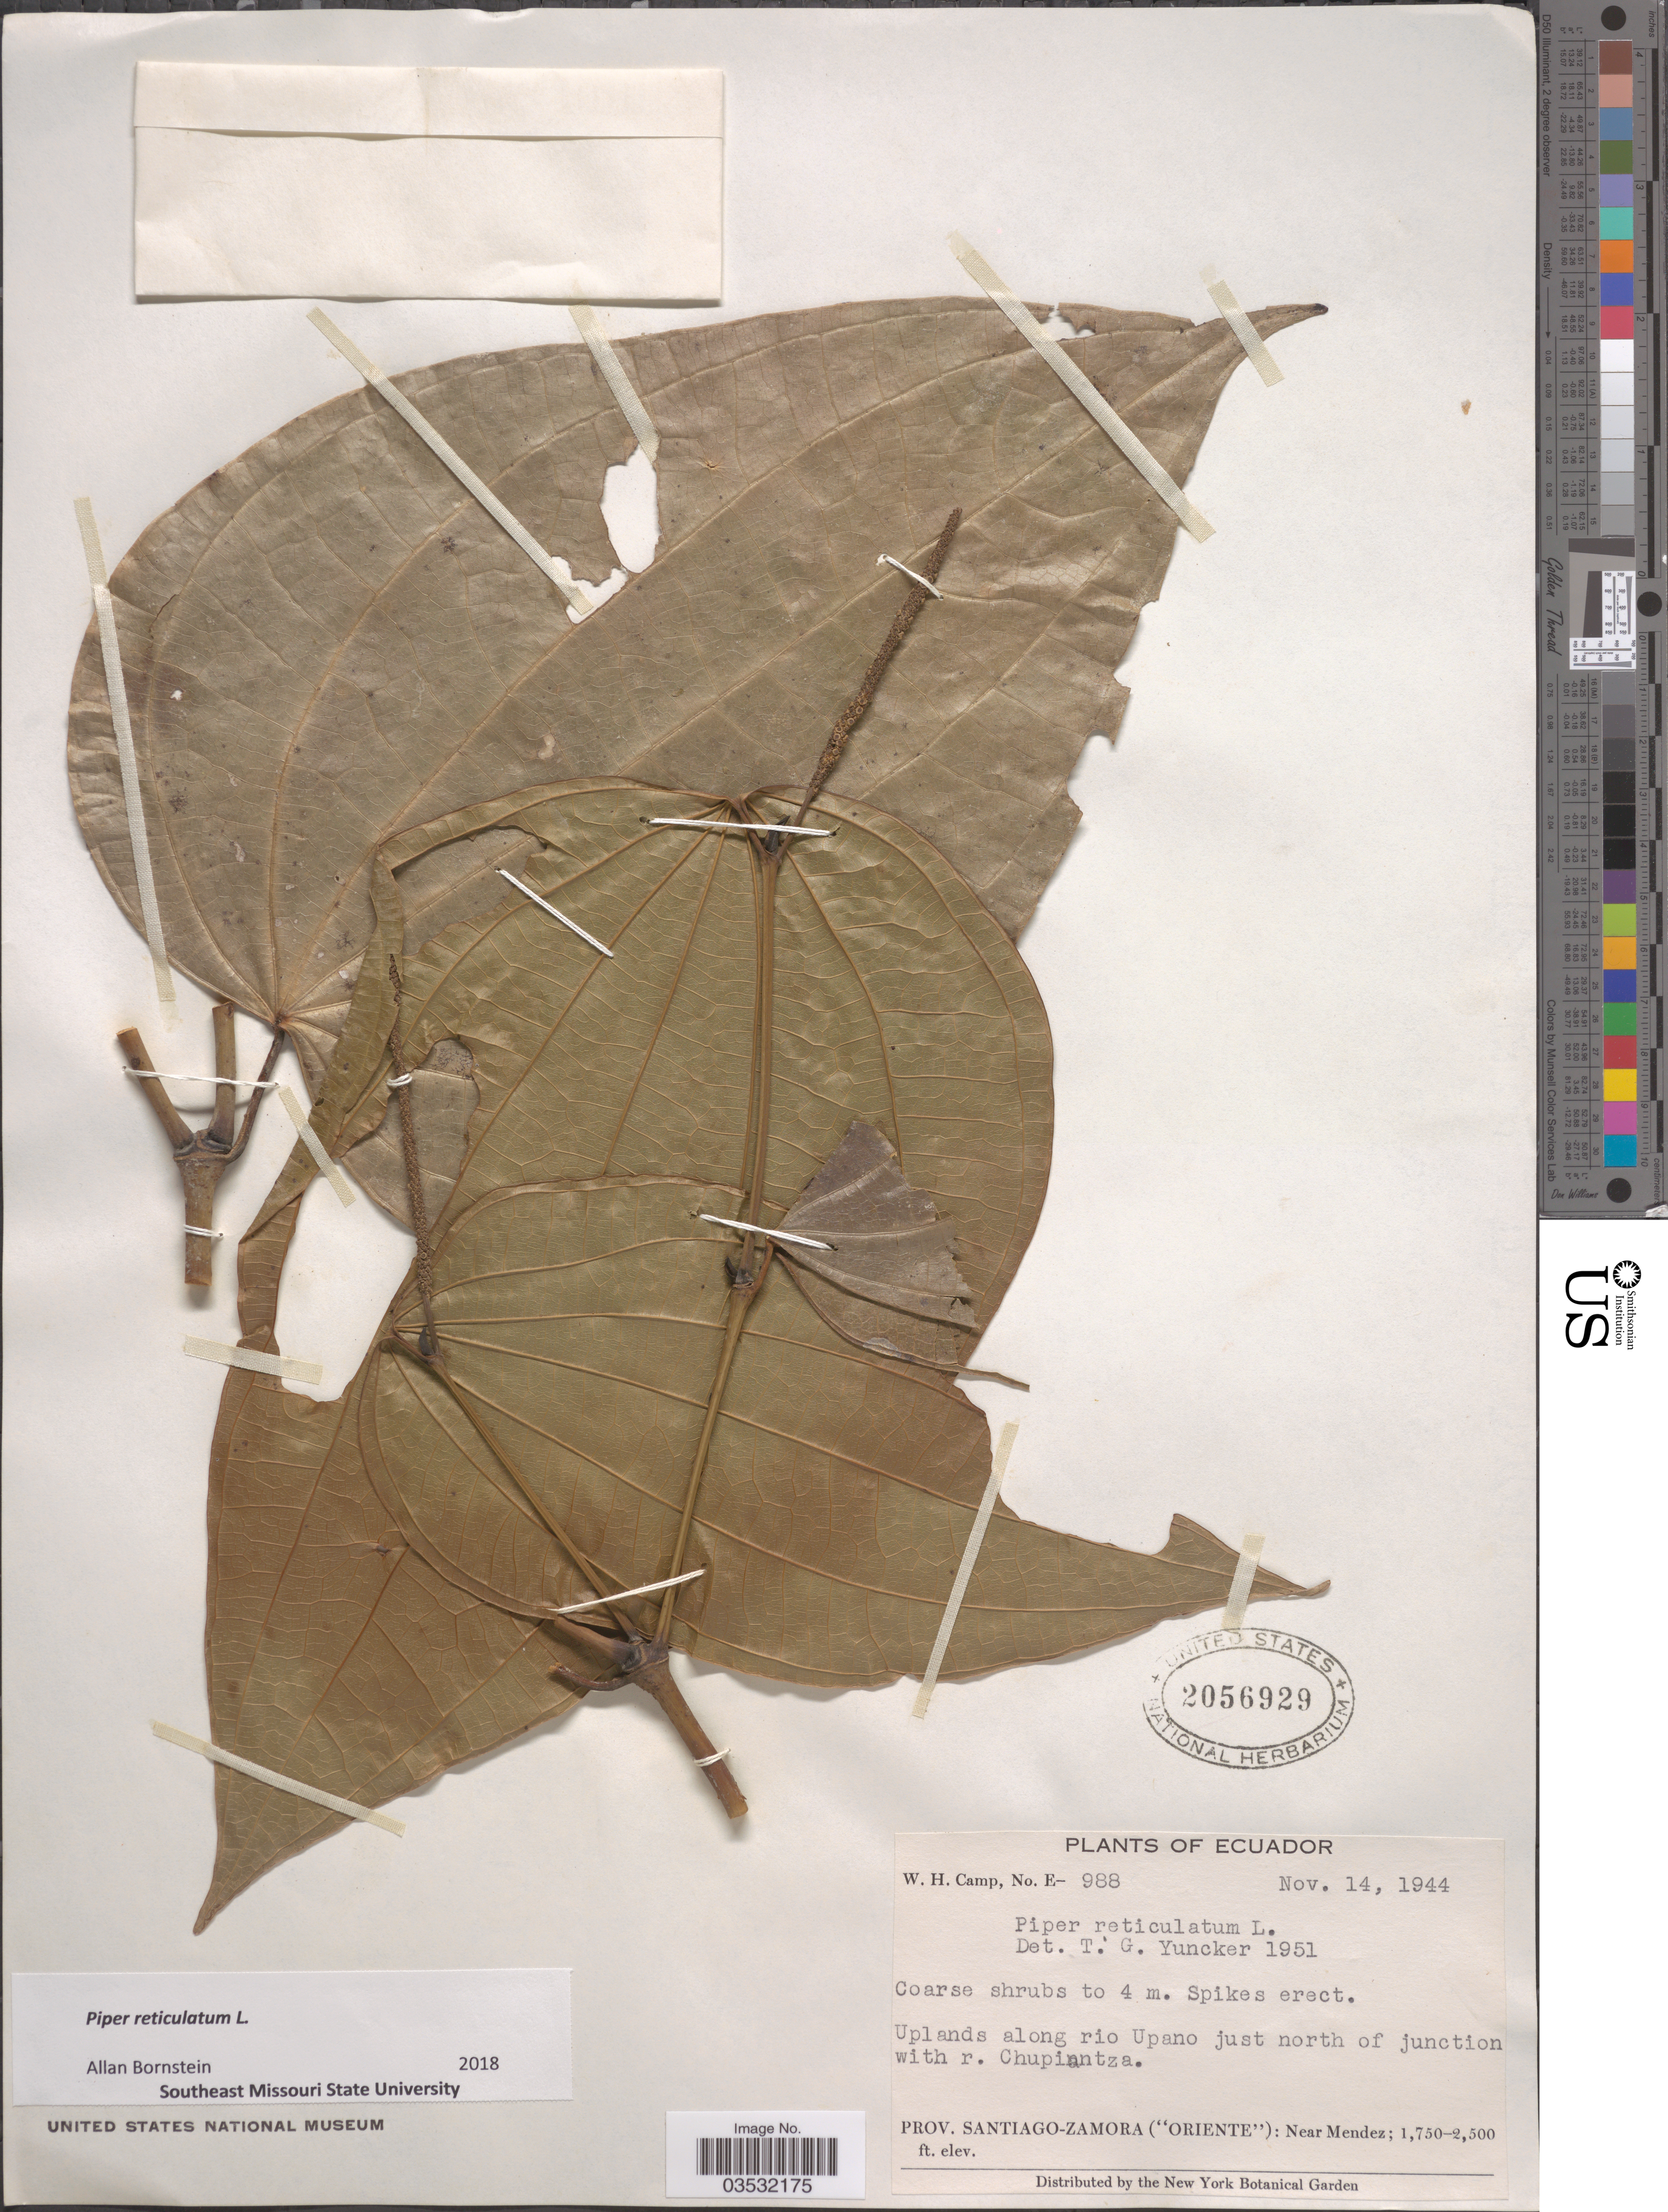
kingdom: Plantae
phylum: Tracheophyta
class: Magnoliopsida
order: Piperales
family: Piperaceae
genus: Piper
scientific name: Piper reticulatum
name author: L.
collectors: W. H. Camp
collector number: E-988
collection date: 1944-11-14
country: Ecuador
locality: Uplands along rio Upano just north of junction with r. Chupiantza. Prov. Santiago-Zamora ('Oriente'): Near Mendez.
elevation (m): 1750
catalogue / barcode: US 2056929